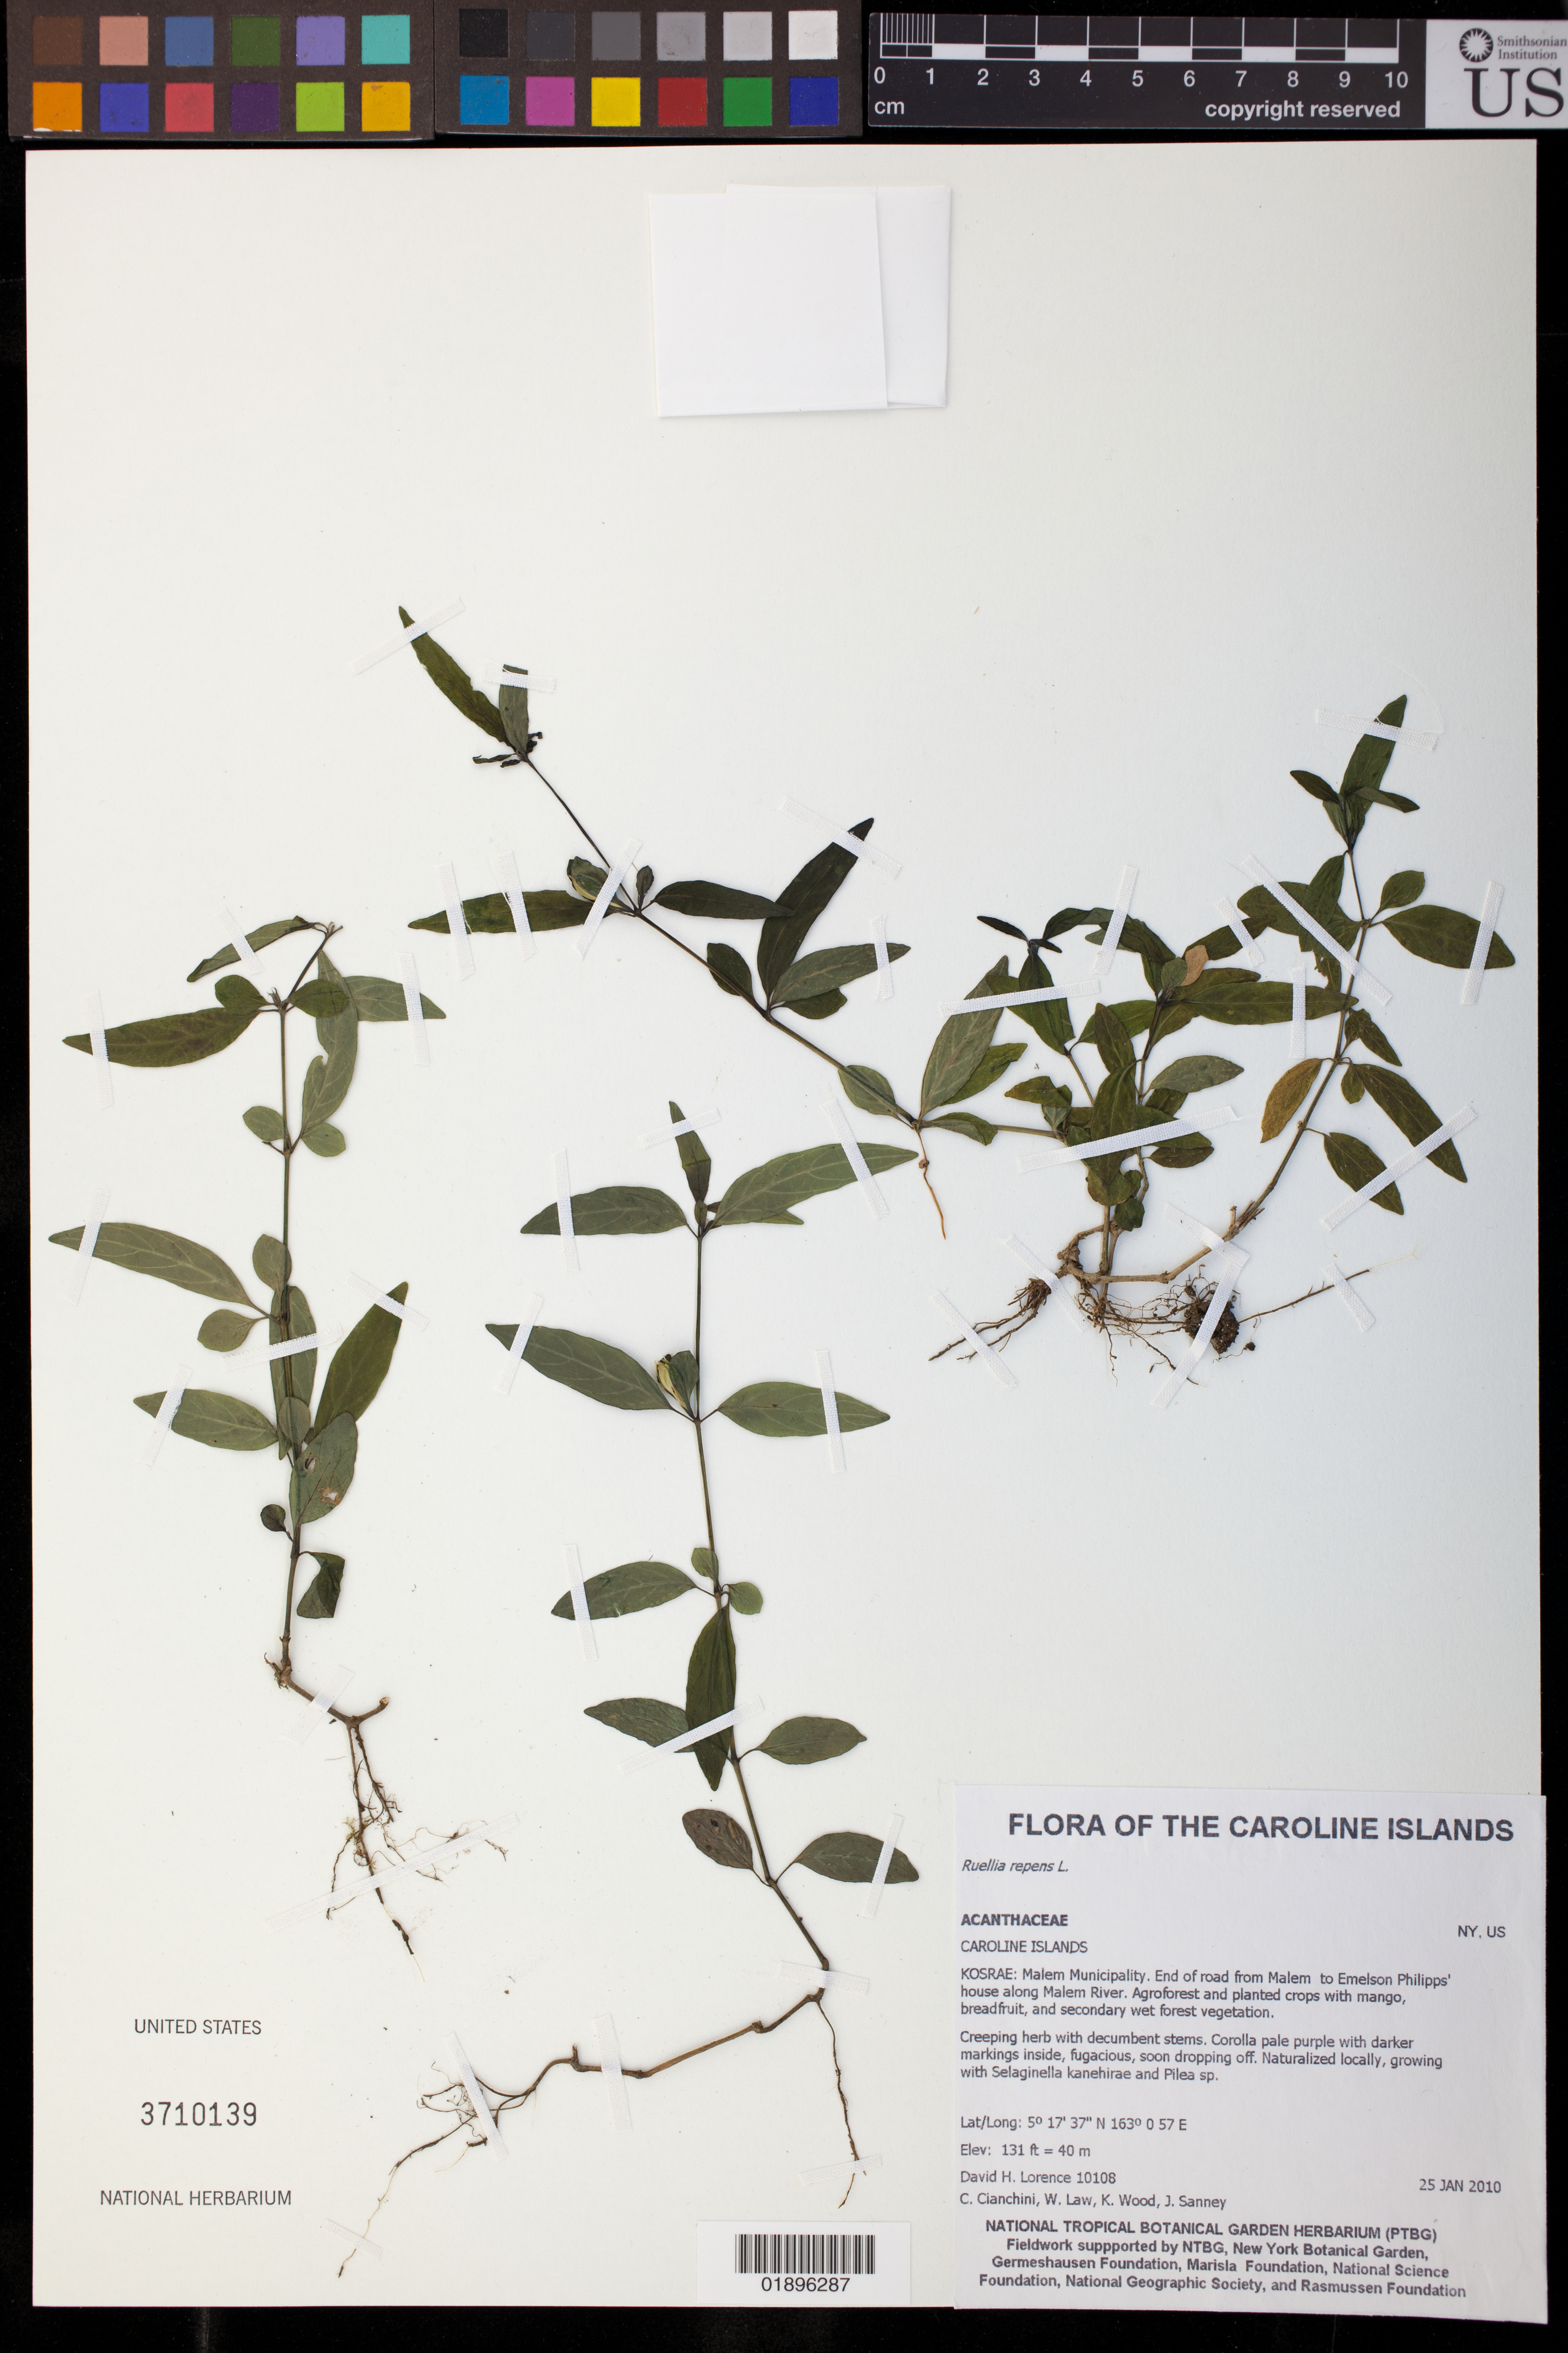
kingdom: Plantae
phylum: Tracheophyta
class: Magnoliopsida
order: Lamiales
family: Acanthaceae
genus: Ruellia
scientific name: Ruellia repens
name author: L.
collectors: D. Lorence, C. Cianchini, W. Law, K. R. Wood & J. Sanney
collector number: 10108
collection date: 2010-01-25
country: Micronesia, Federated States of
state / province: Kosrae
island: Kosrae [Kusaie]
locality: Malem Municipality, end of road from Malem to Emerson Phillipps' house along Malem River.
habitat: Agroforest with planted crops, secondary wet forest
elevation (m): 40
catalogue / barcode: US 3710139